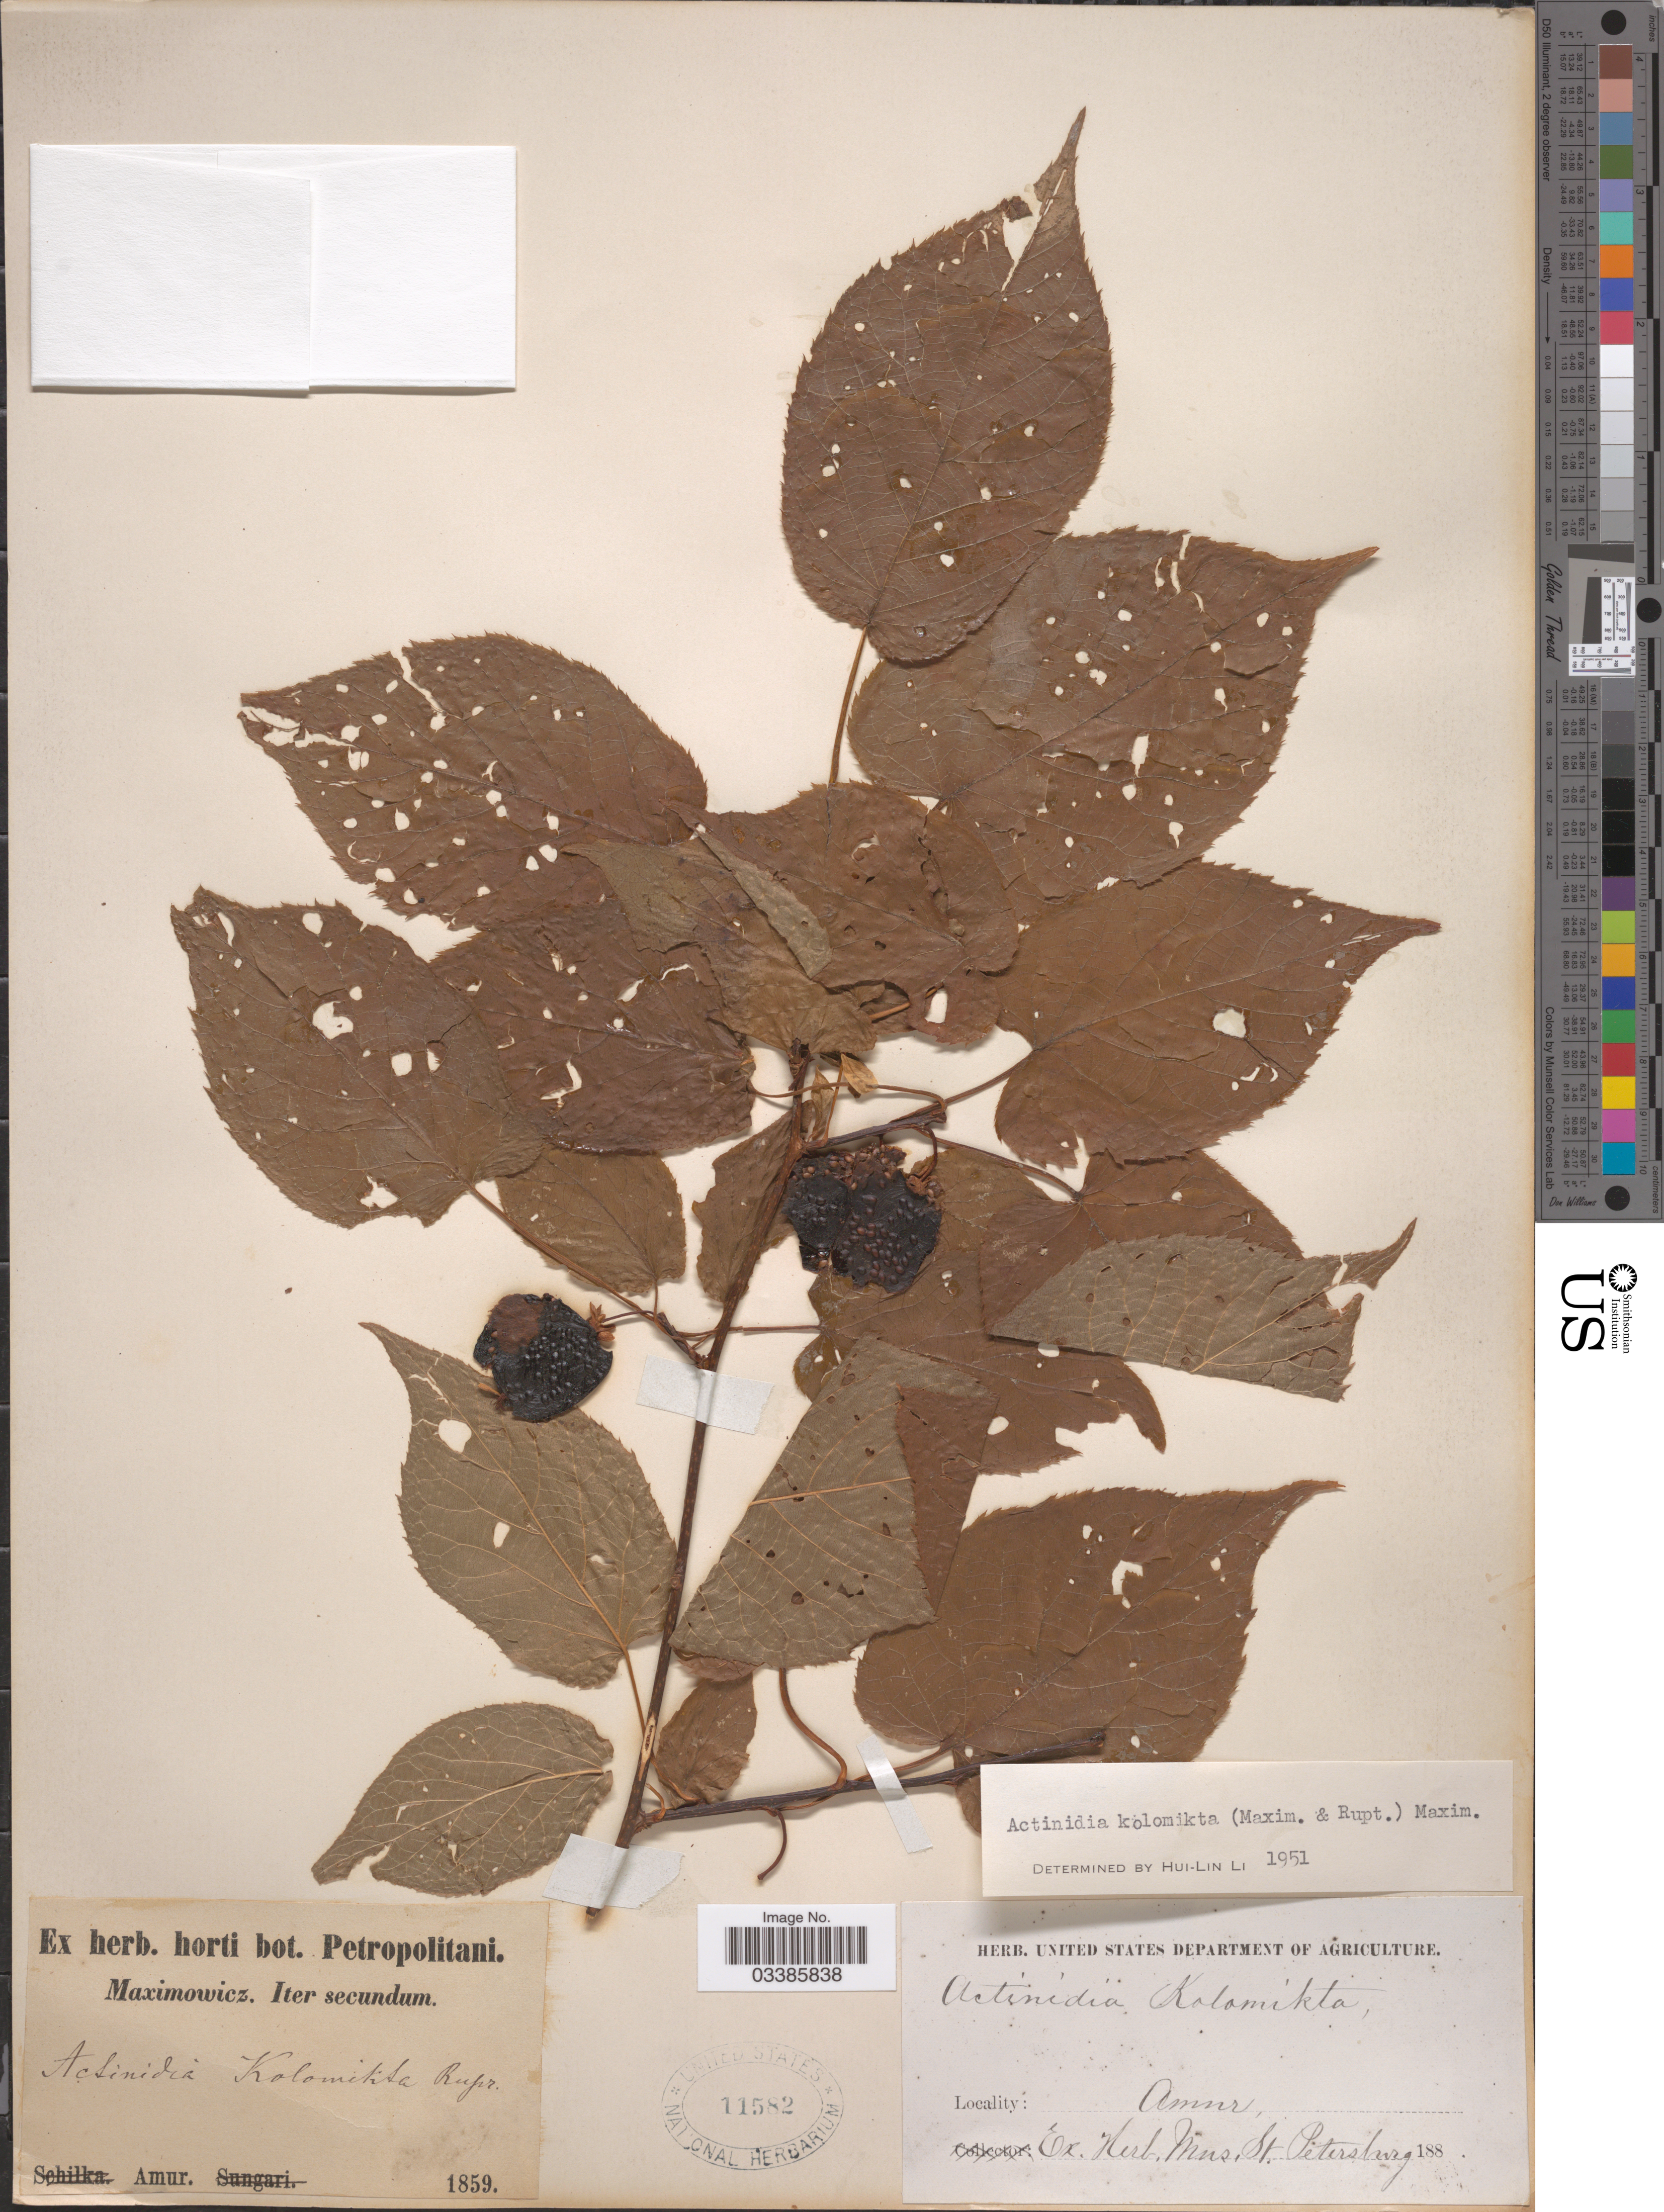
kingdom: Plantae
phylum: Tracheophyta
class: Magnoliopsida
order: Ericales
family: Actinidiaceae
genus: Actinidia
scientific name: Actinidia kolomikta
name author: (Rupr. & Maxim.) Maxim.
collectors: -. Maximowicz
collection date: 1859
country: Russian Federation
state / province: Amur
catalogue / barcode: US 11582